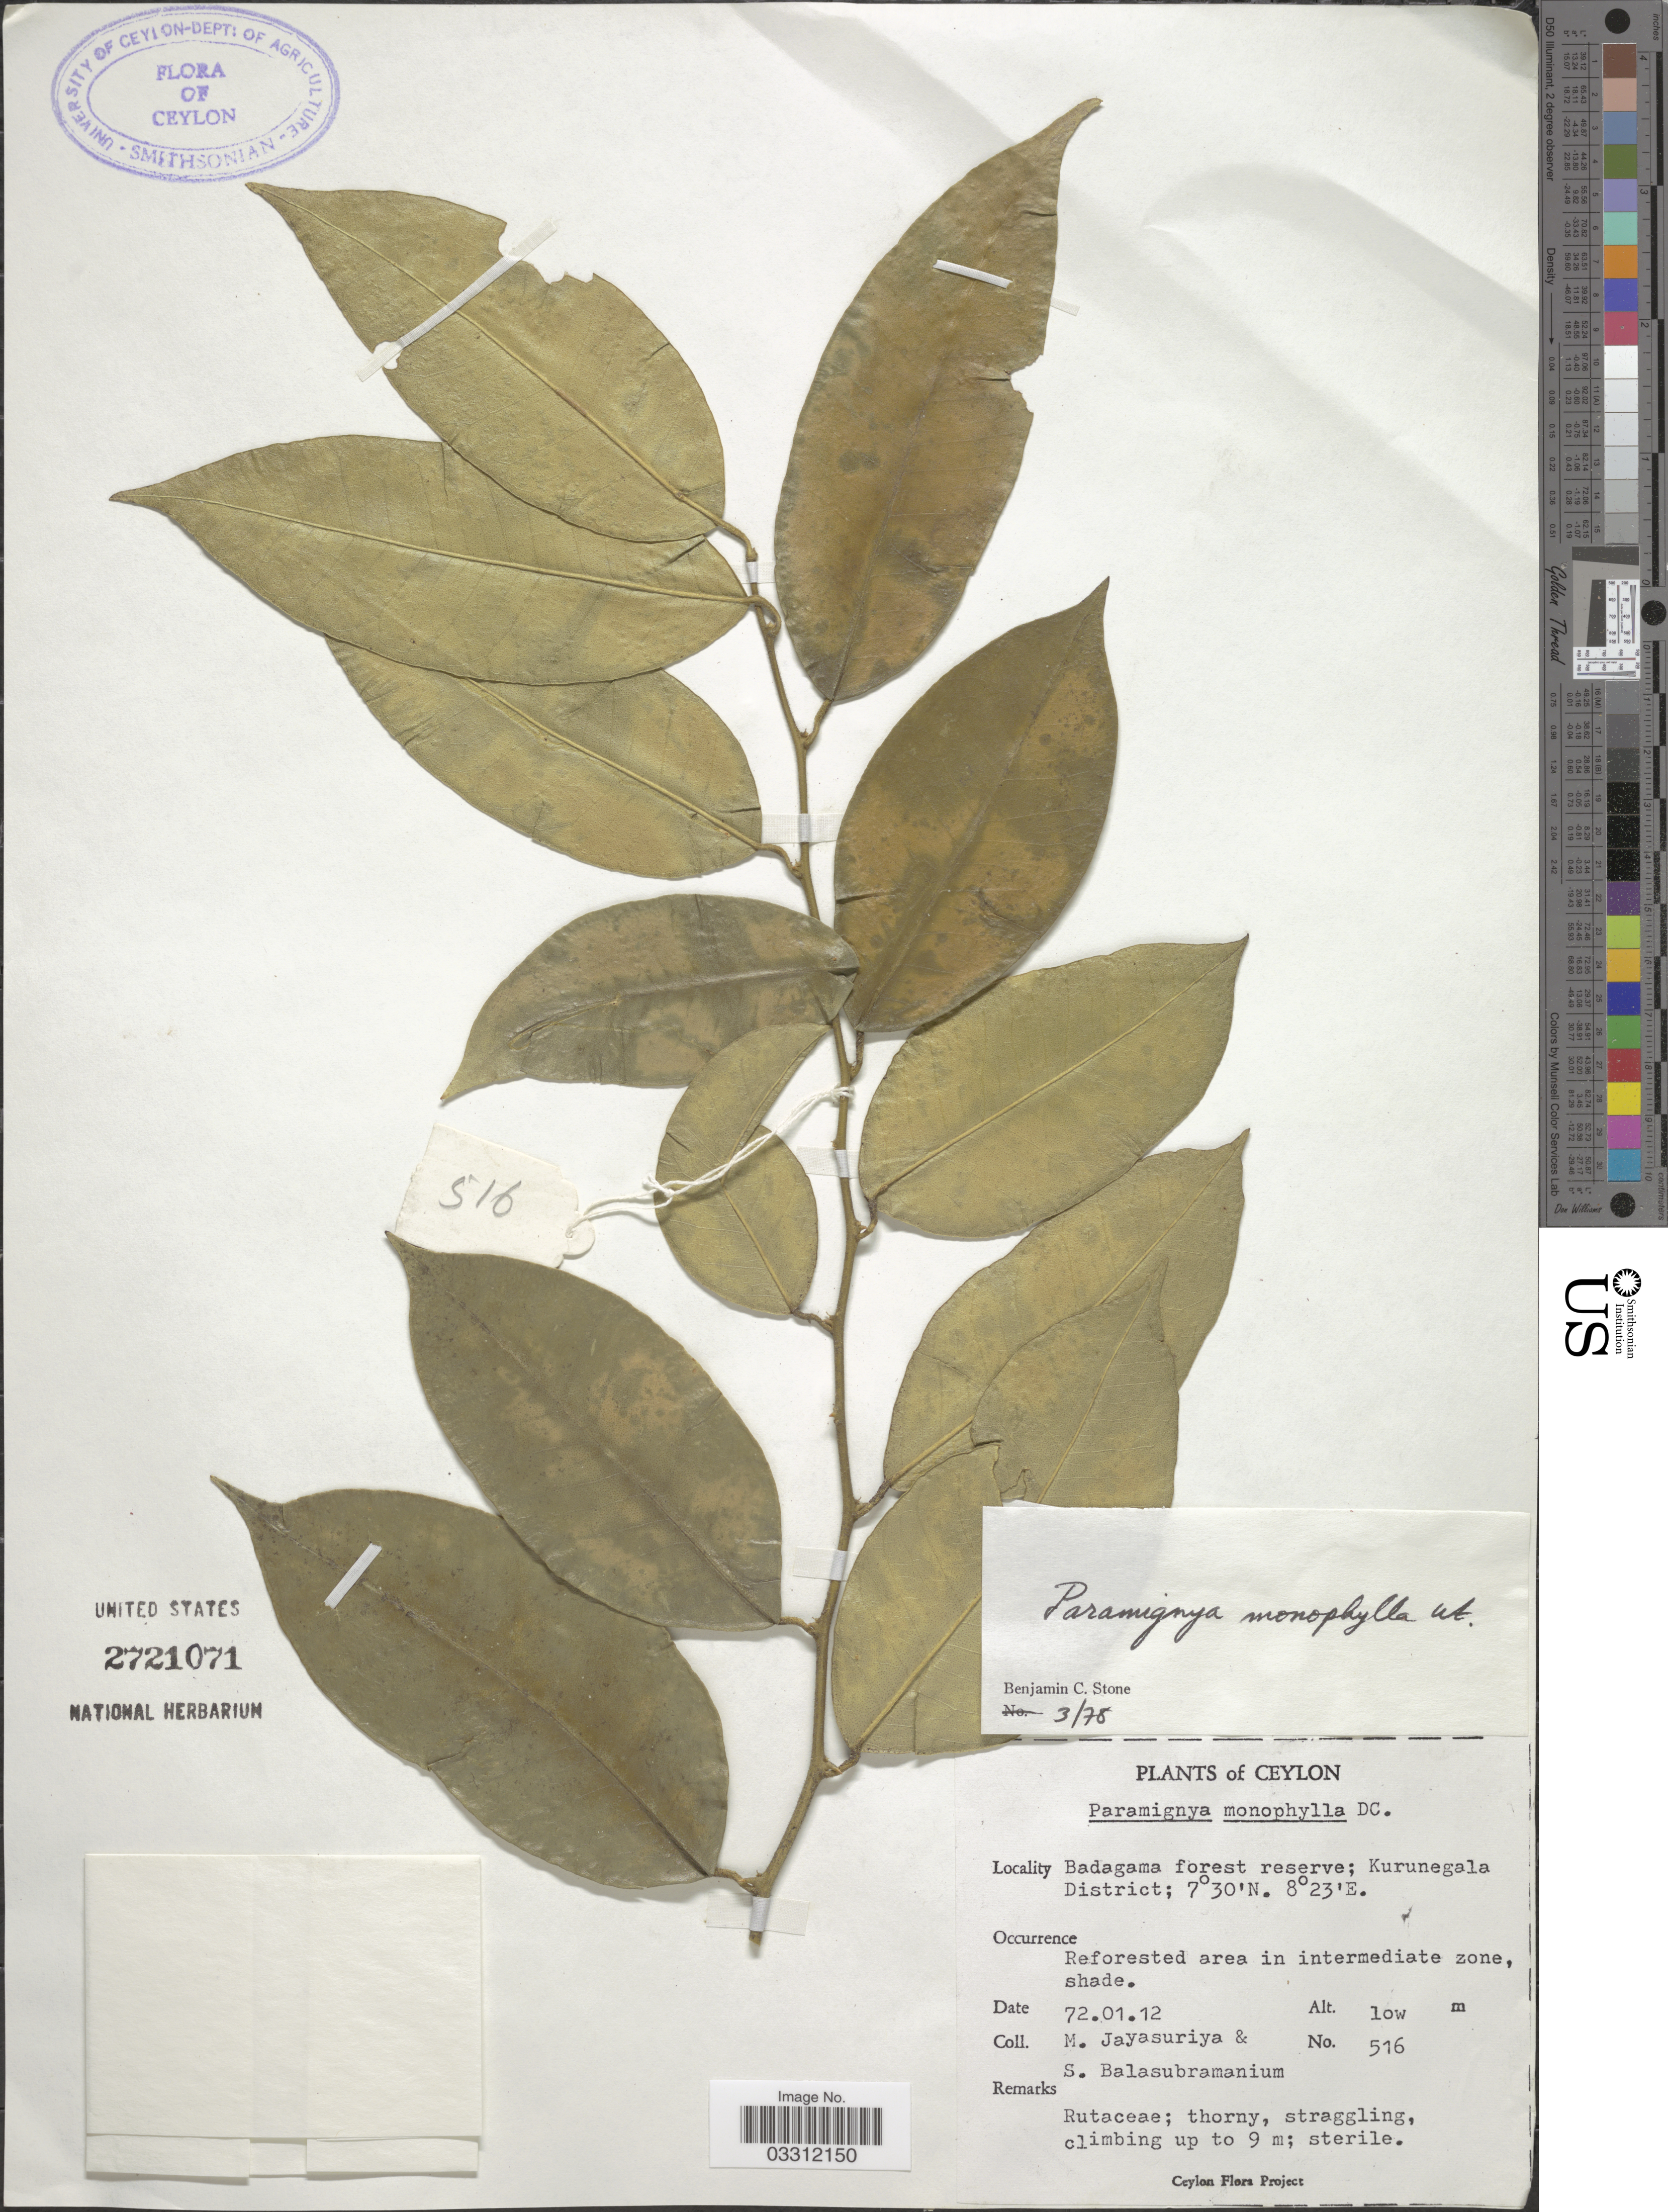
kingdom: Plantae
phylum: Tracheophyta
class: Magnoliopsida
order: Sapindales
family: Rutaceae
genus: Paramignya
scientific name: Paramignya monophylla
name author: Wight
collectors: M. Jayasuriya & S. Balasubramanium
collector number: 516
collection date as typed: Transcribed d/m/y: 12/1/72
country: Sri Lanka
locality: Ceylon, Badagama forest reserve: Kurunegala District.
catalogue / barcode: US 2721071